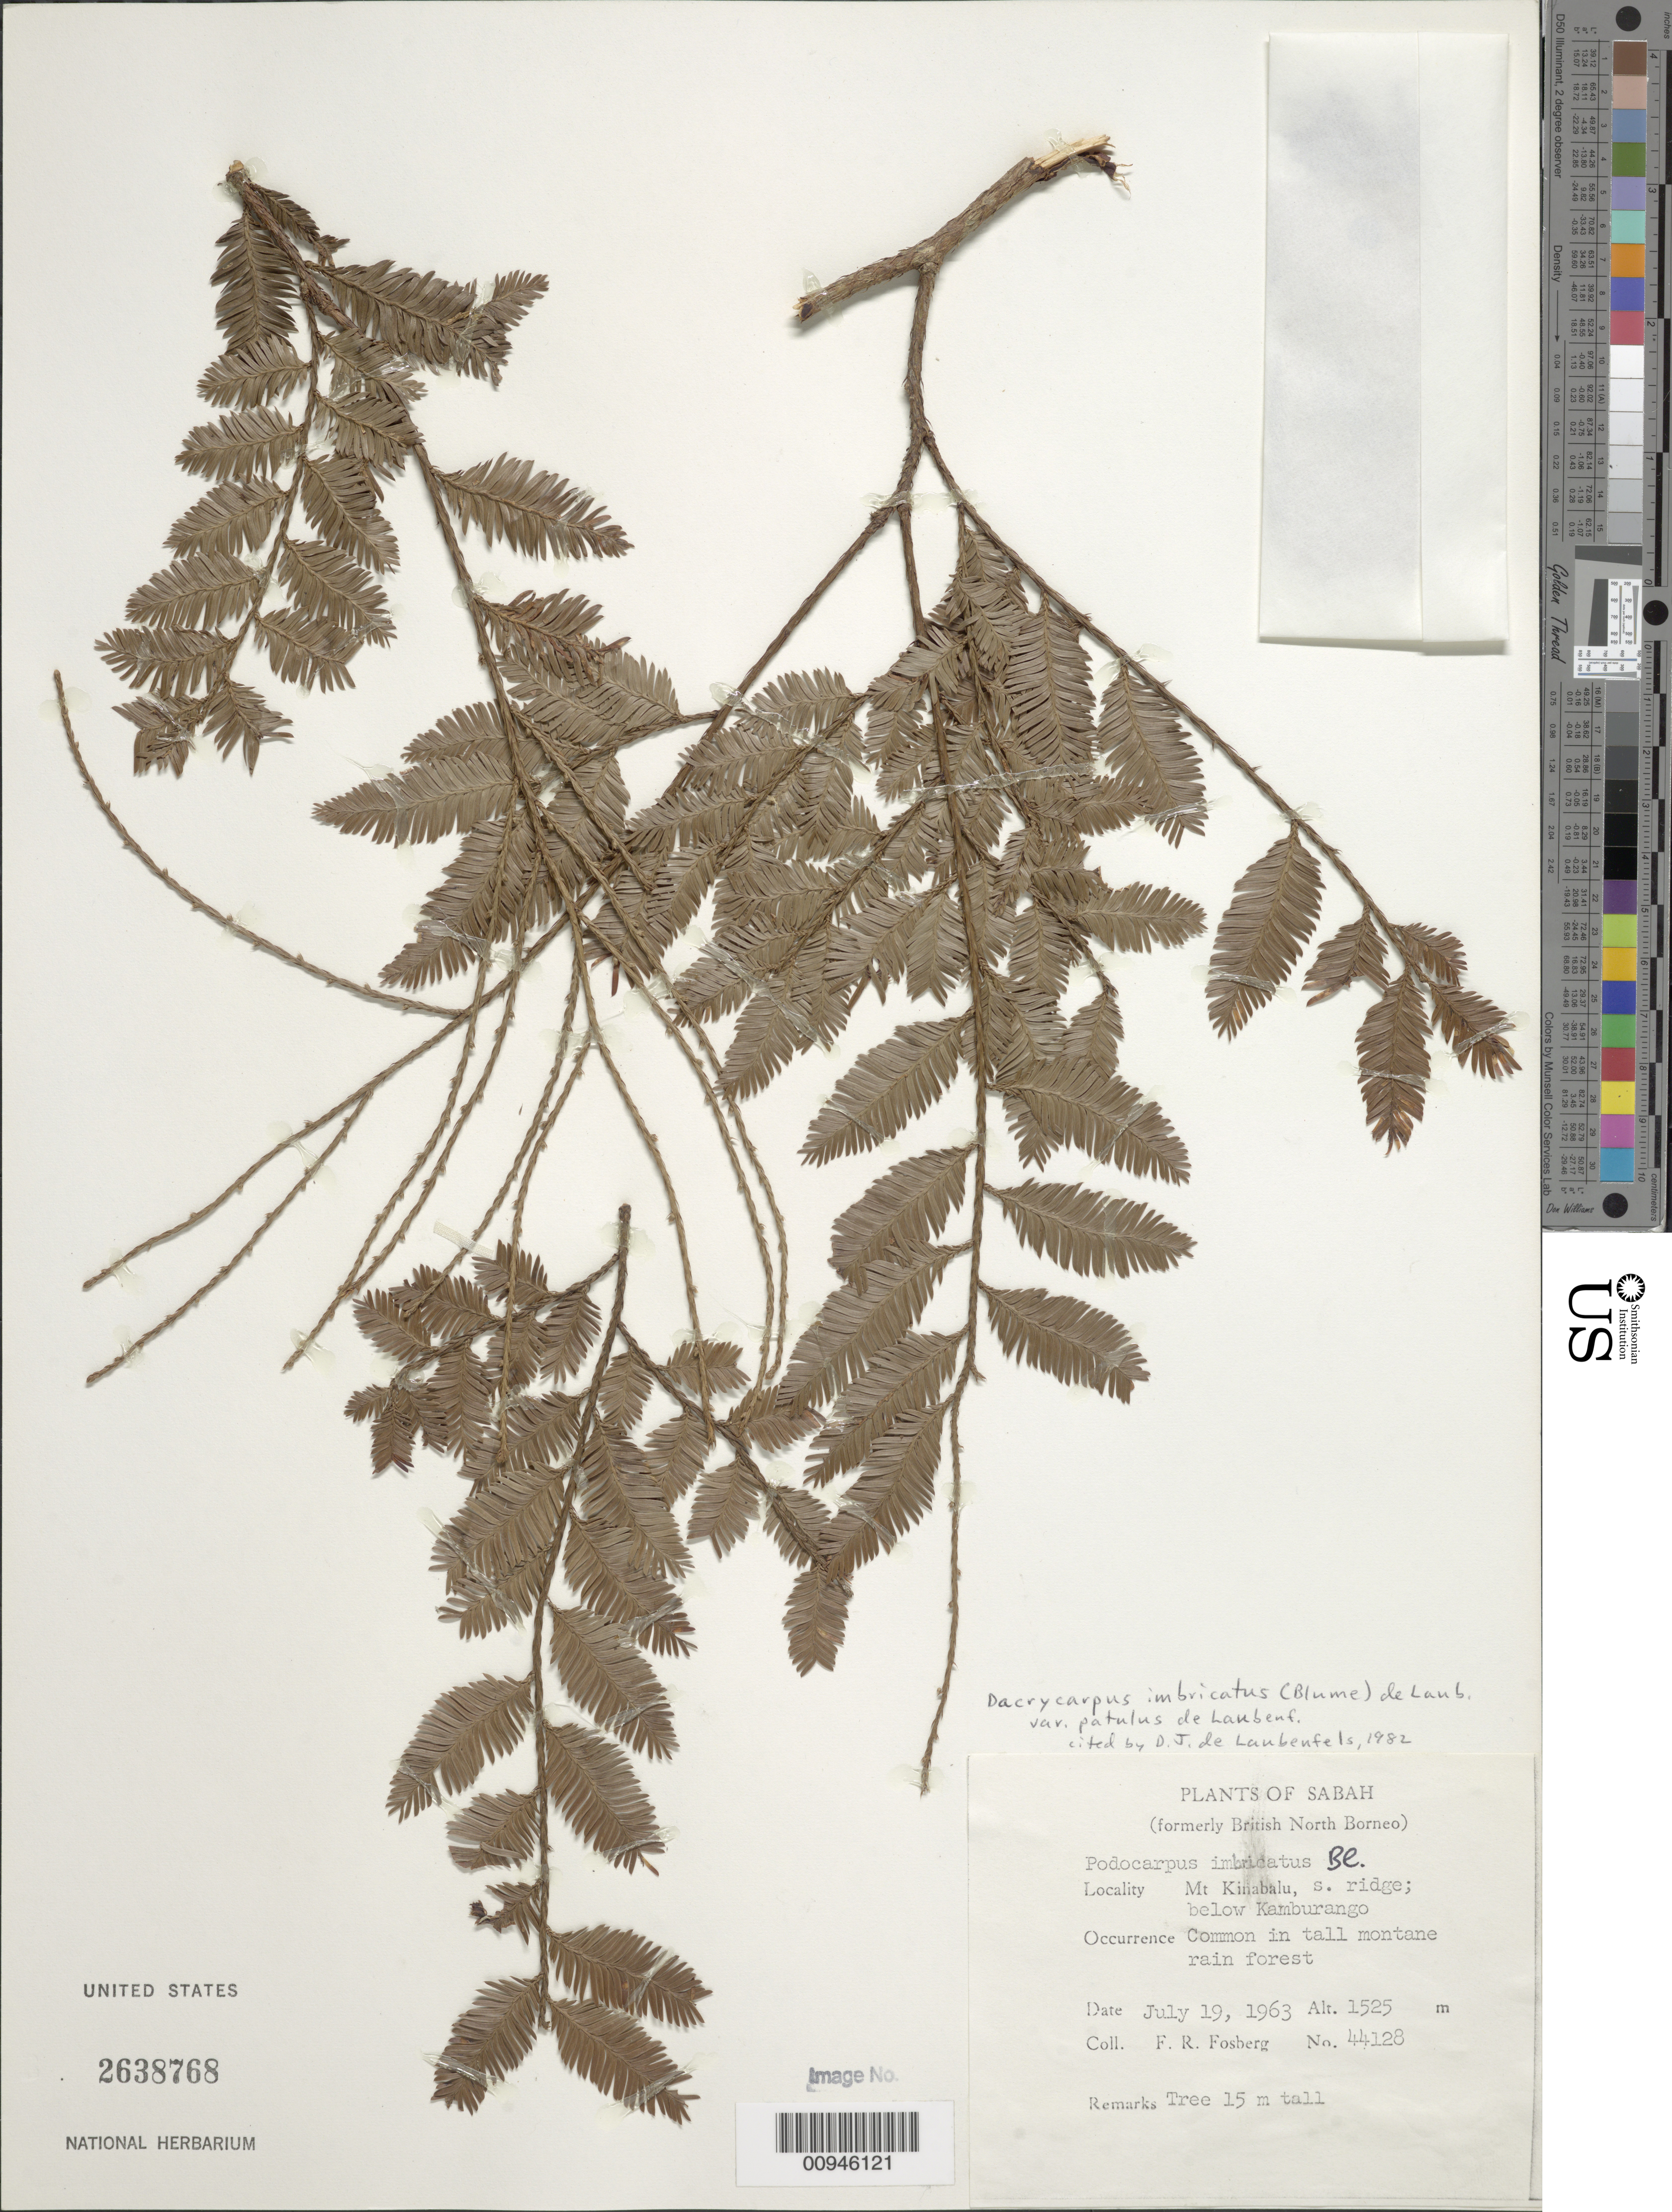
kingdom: Plantae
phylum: Tracheophyta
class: Pinopsida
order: Pinales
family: Podocarpaceae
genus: Dacrycarpus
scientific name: Dacrycarpus imbricatus var. patulus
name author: de Laub.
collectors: F. R. Fosberg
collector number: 44128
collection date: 1963-07-19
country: Malaysia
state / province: Sabah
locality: (formerly british North Borneo) Mt Kinabalu, s. ridge; below Kamburango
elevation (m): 1525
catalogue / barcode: US 2638768